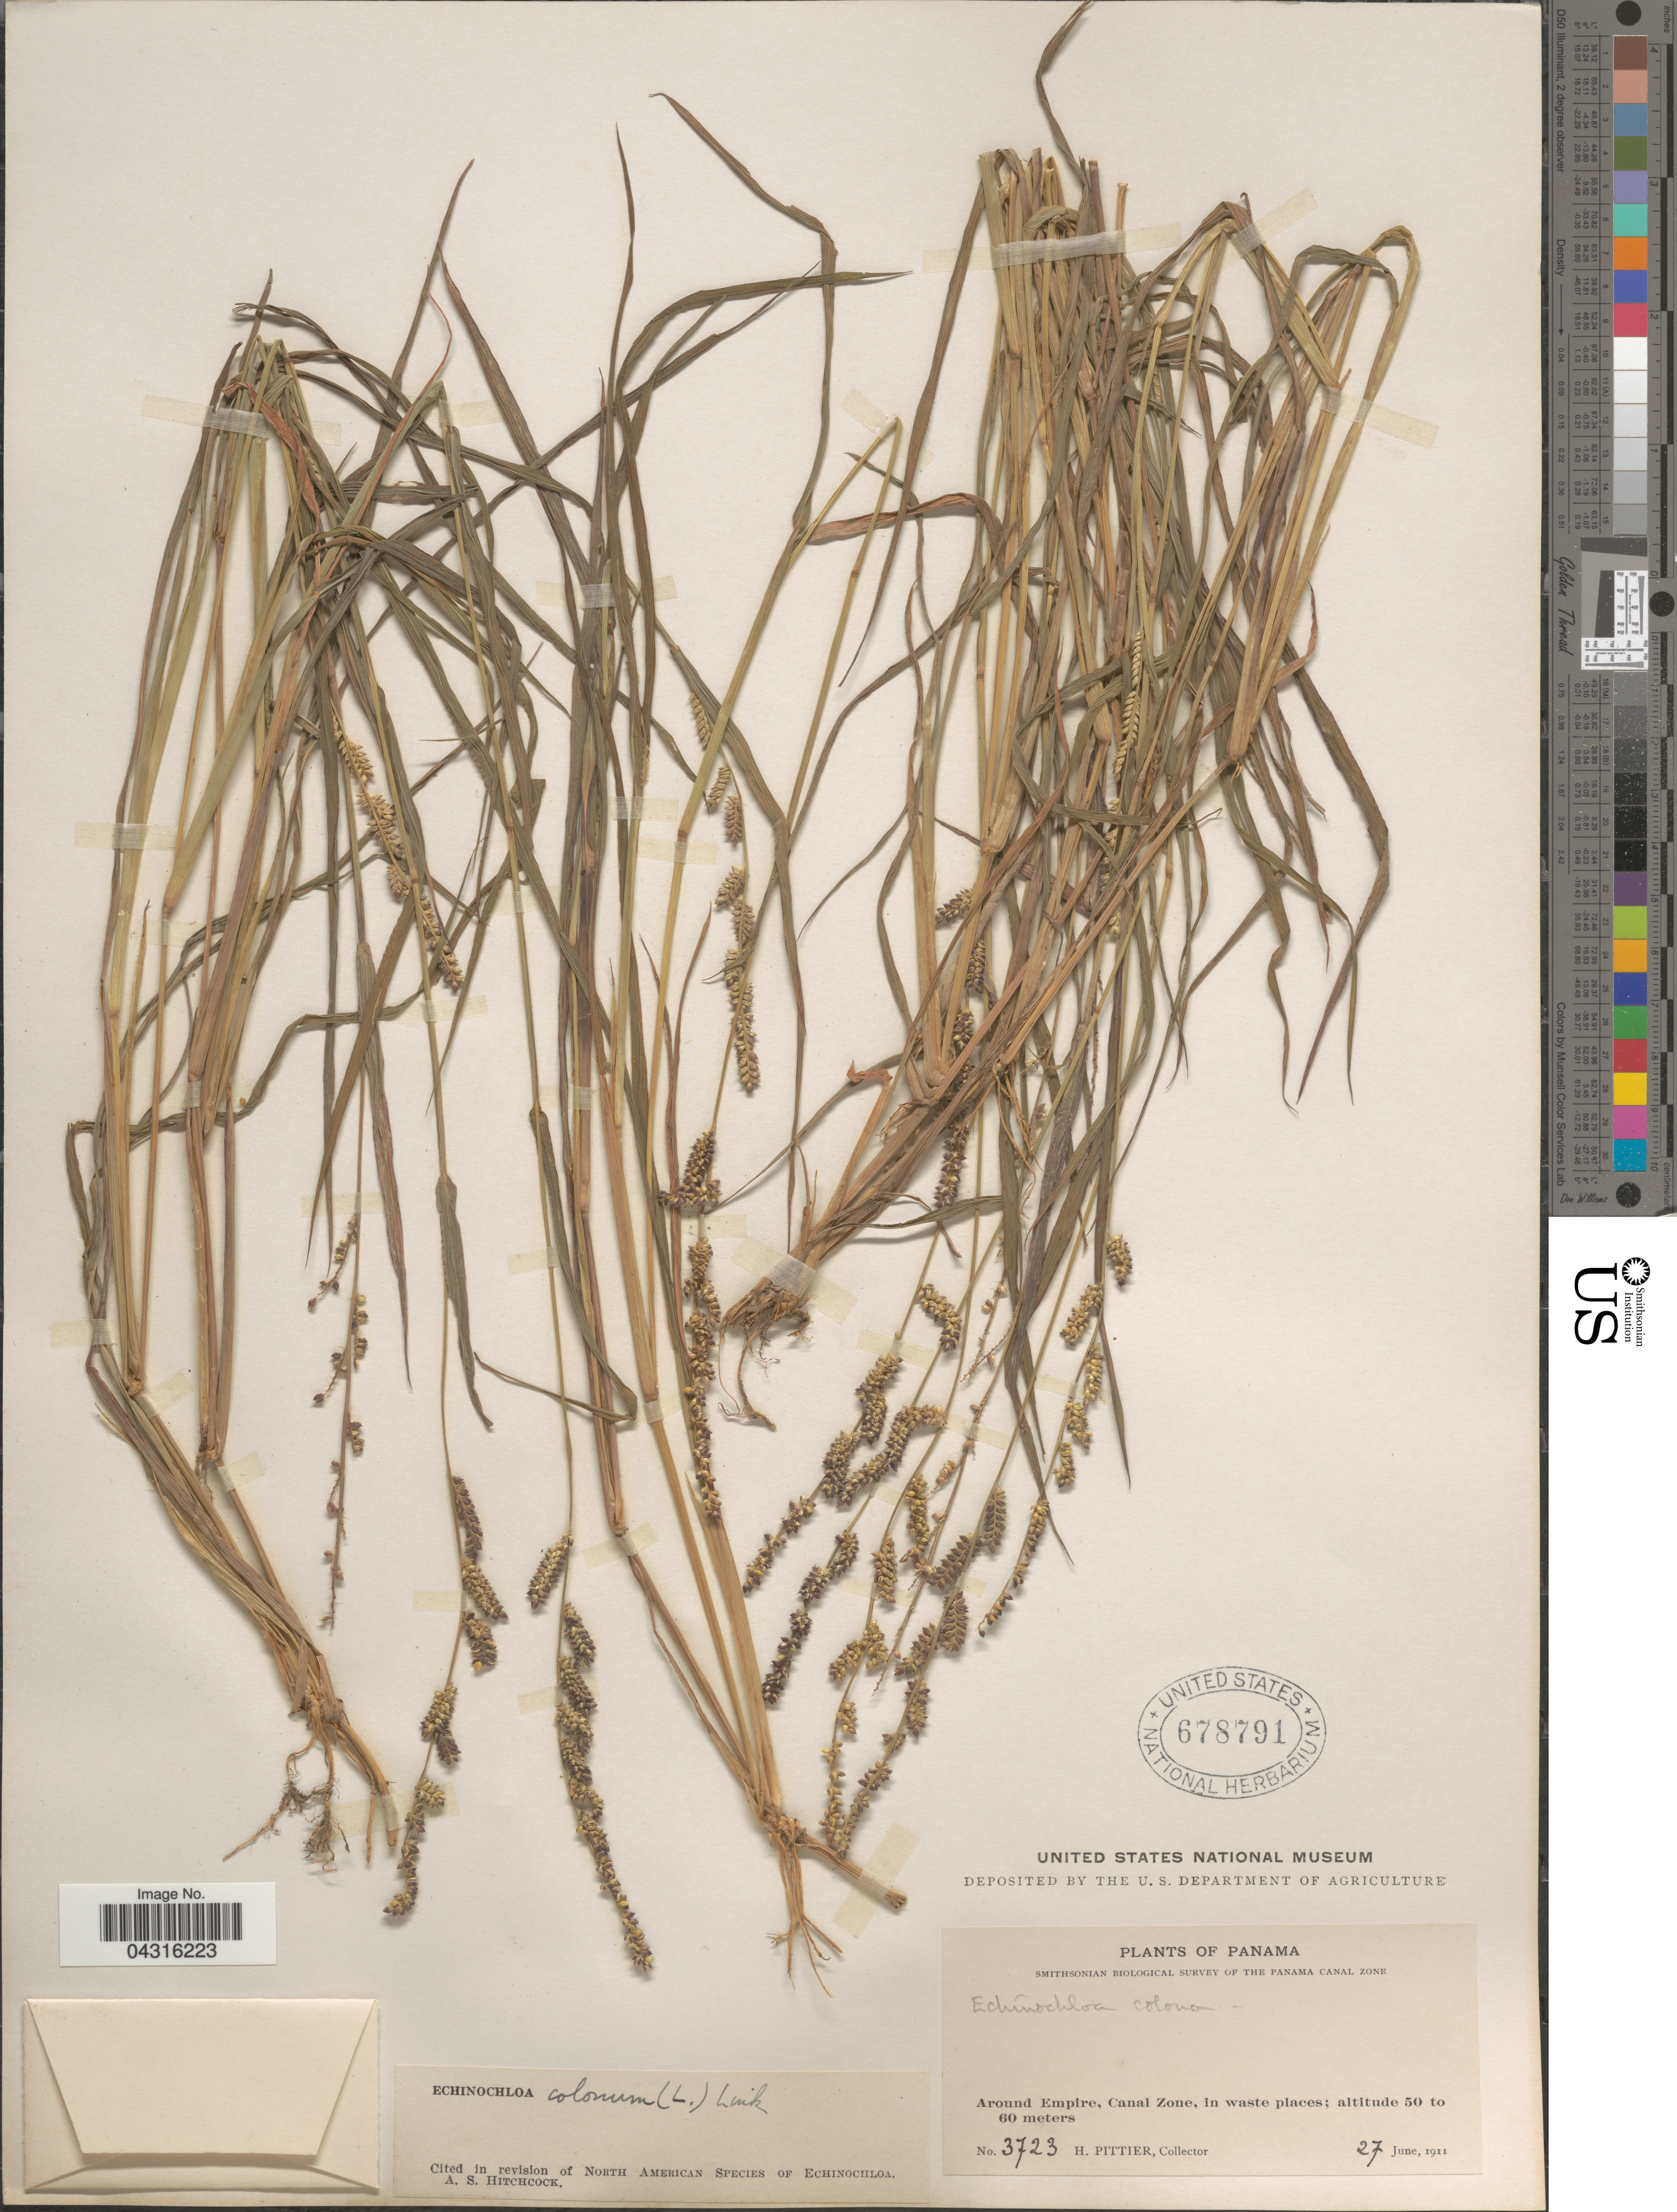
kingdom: Plantae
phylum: Tracheophyta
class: Liliopsida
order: Poales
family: Poaceae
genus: Echinochloa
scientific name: Echinochloa colona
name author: (L.) Link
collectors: H. F. Pittier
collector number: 3723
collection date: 1911-06-27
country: Panama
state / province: Colón / Panamá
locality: Smithsonian Biological Survey of the Panama Canal Zone. Around Empire, Canal Zone, in waste places.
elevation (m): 50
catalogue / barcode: US 678791